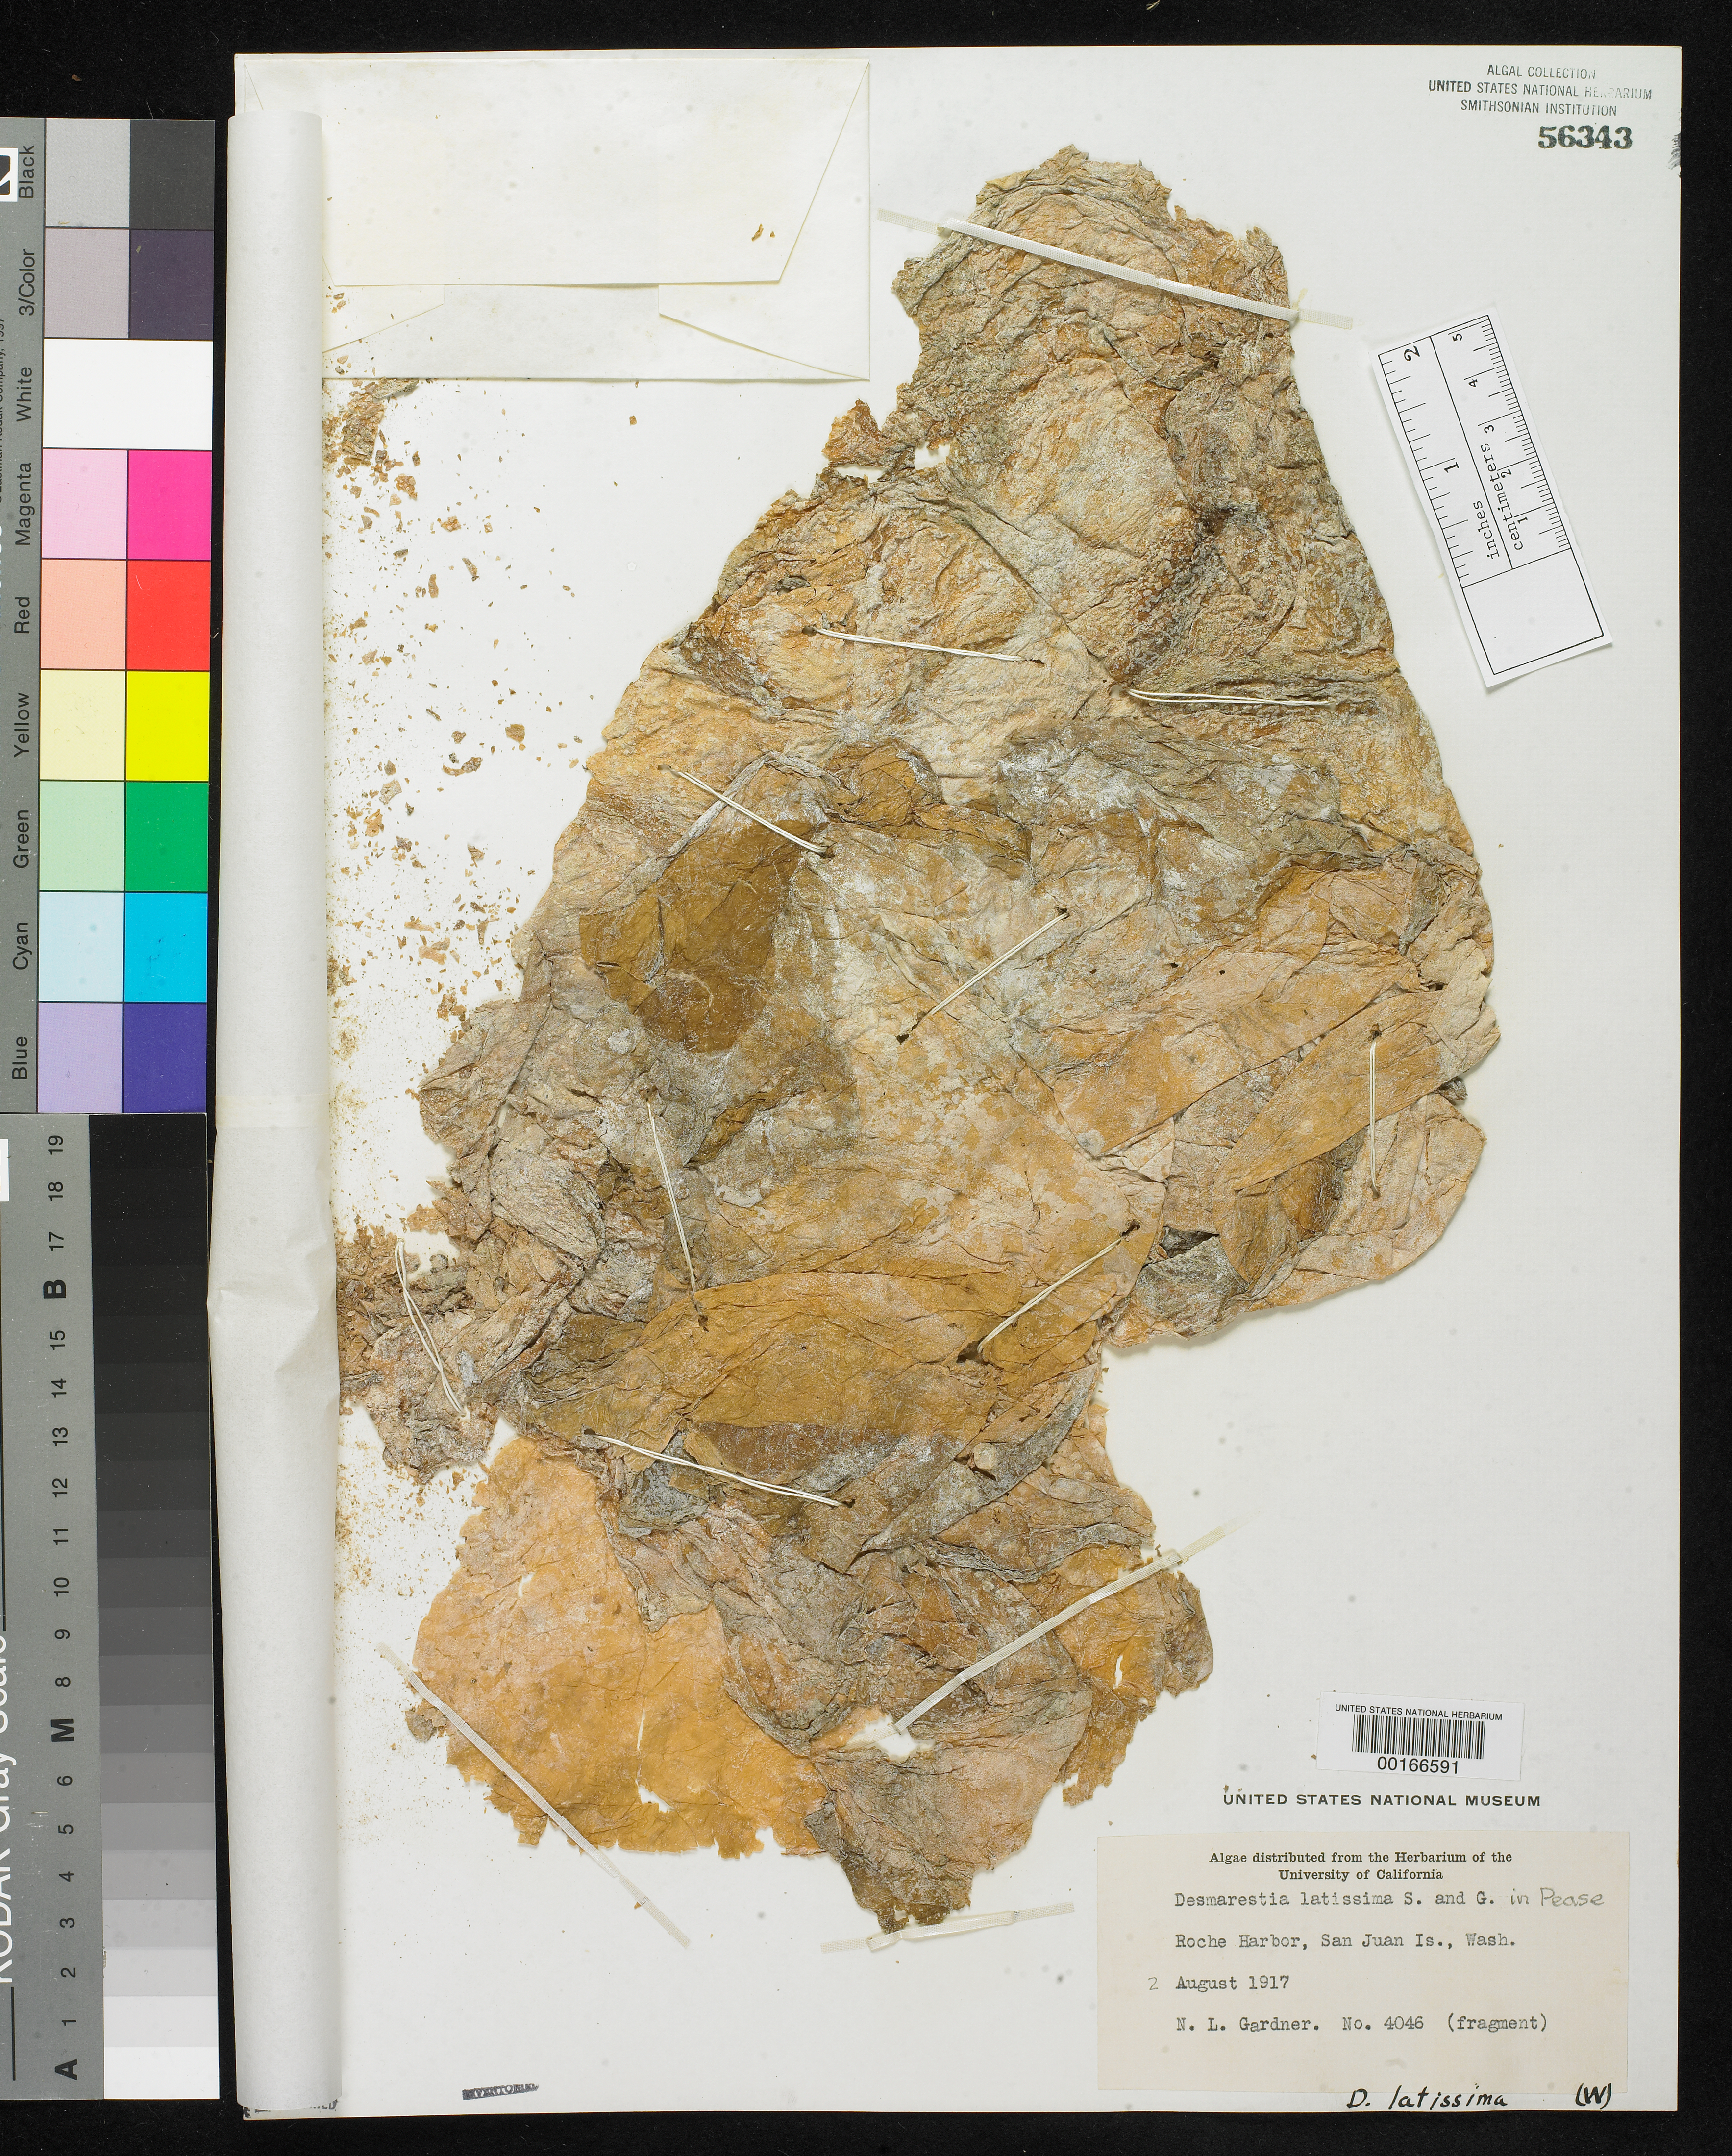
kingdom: Chromista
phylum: Ochrophyta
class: Phaeophyceae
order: Desmarestiales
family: Desmarestiaceae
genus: Desmarestia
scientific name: Desmarestia latissima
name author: Setch. & N.L. Gardner in Pease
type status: Isotype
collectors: N. Gardner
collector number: NLG 4046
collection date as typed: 02 Aug 1917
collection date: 1917-08-02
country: United States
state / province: Washington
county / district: San Juan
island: San Juan Island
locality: Roche Harbor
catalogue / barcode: US 56343